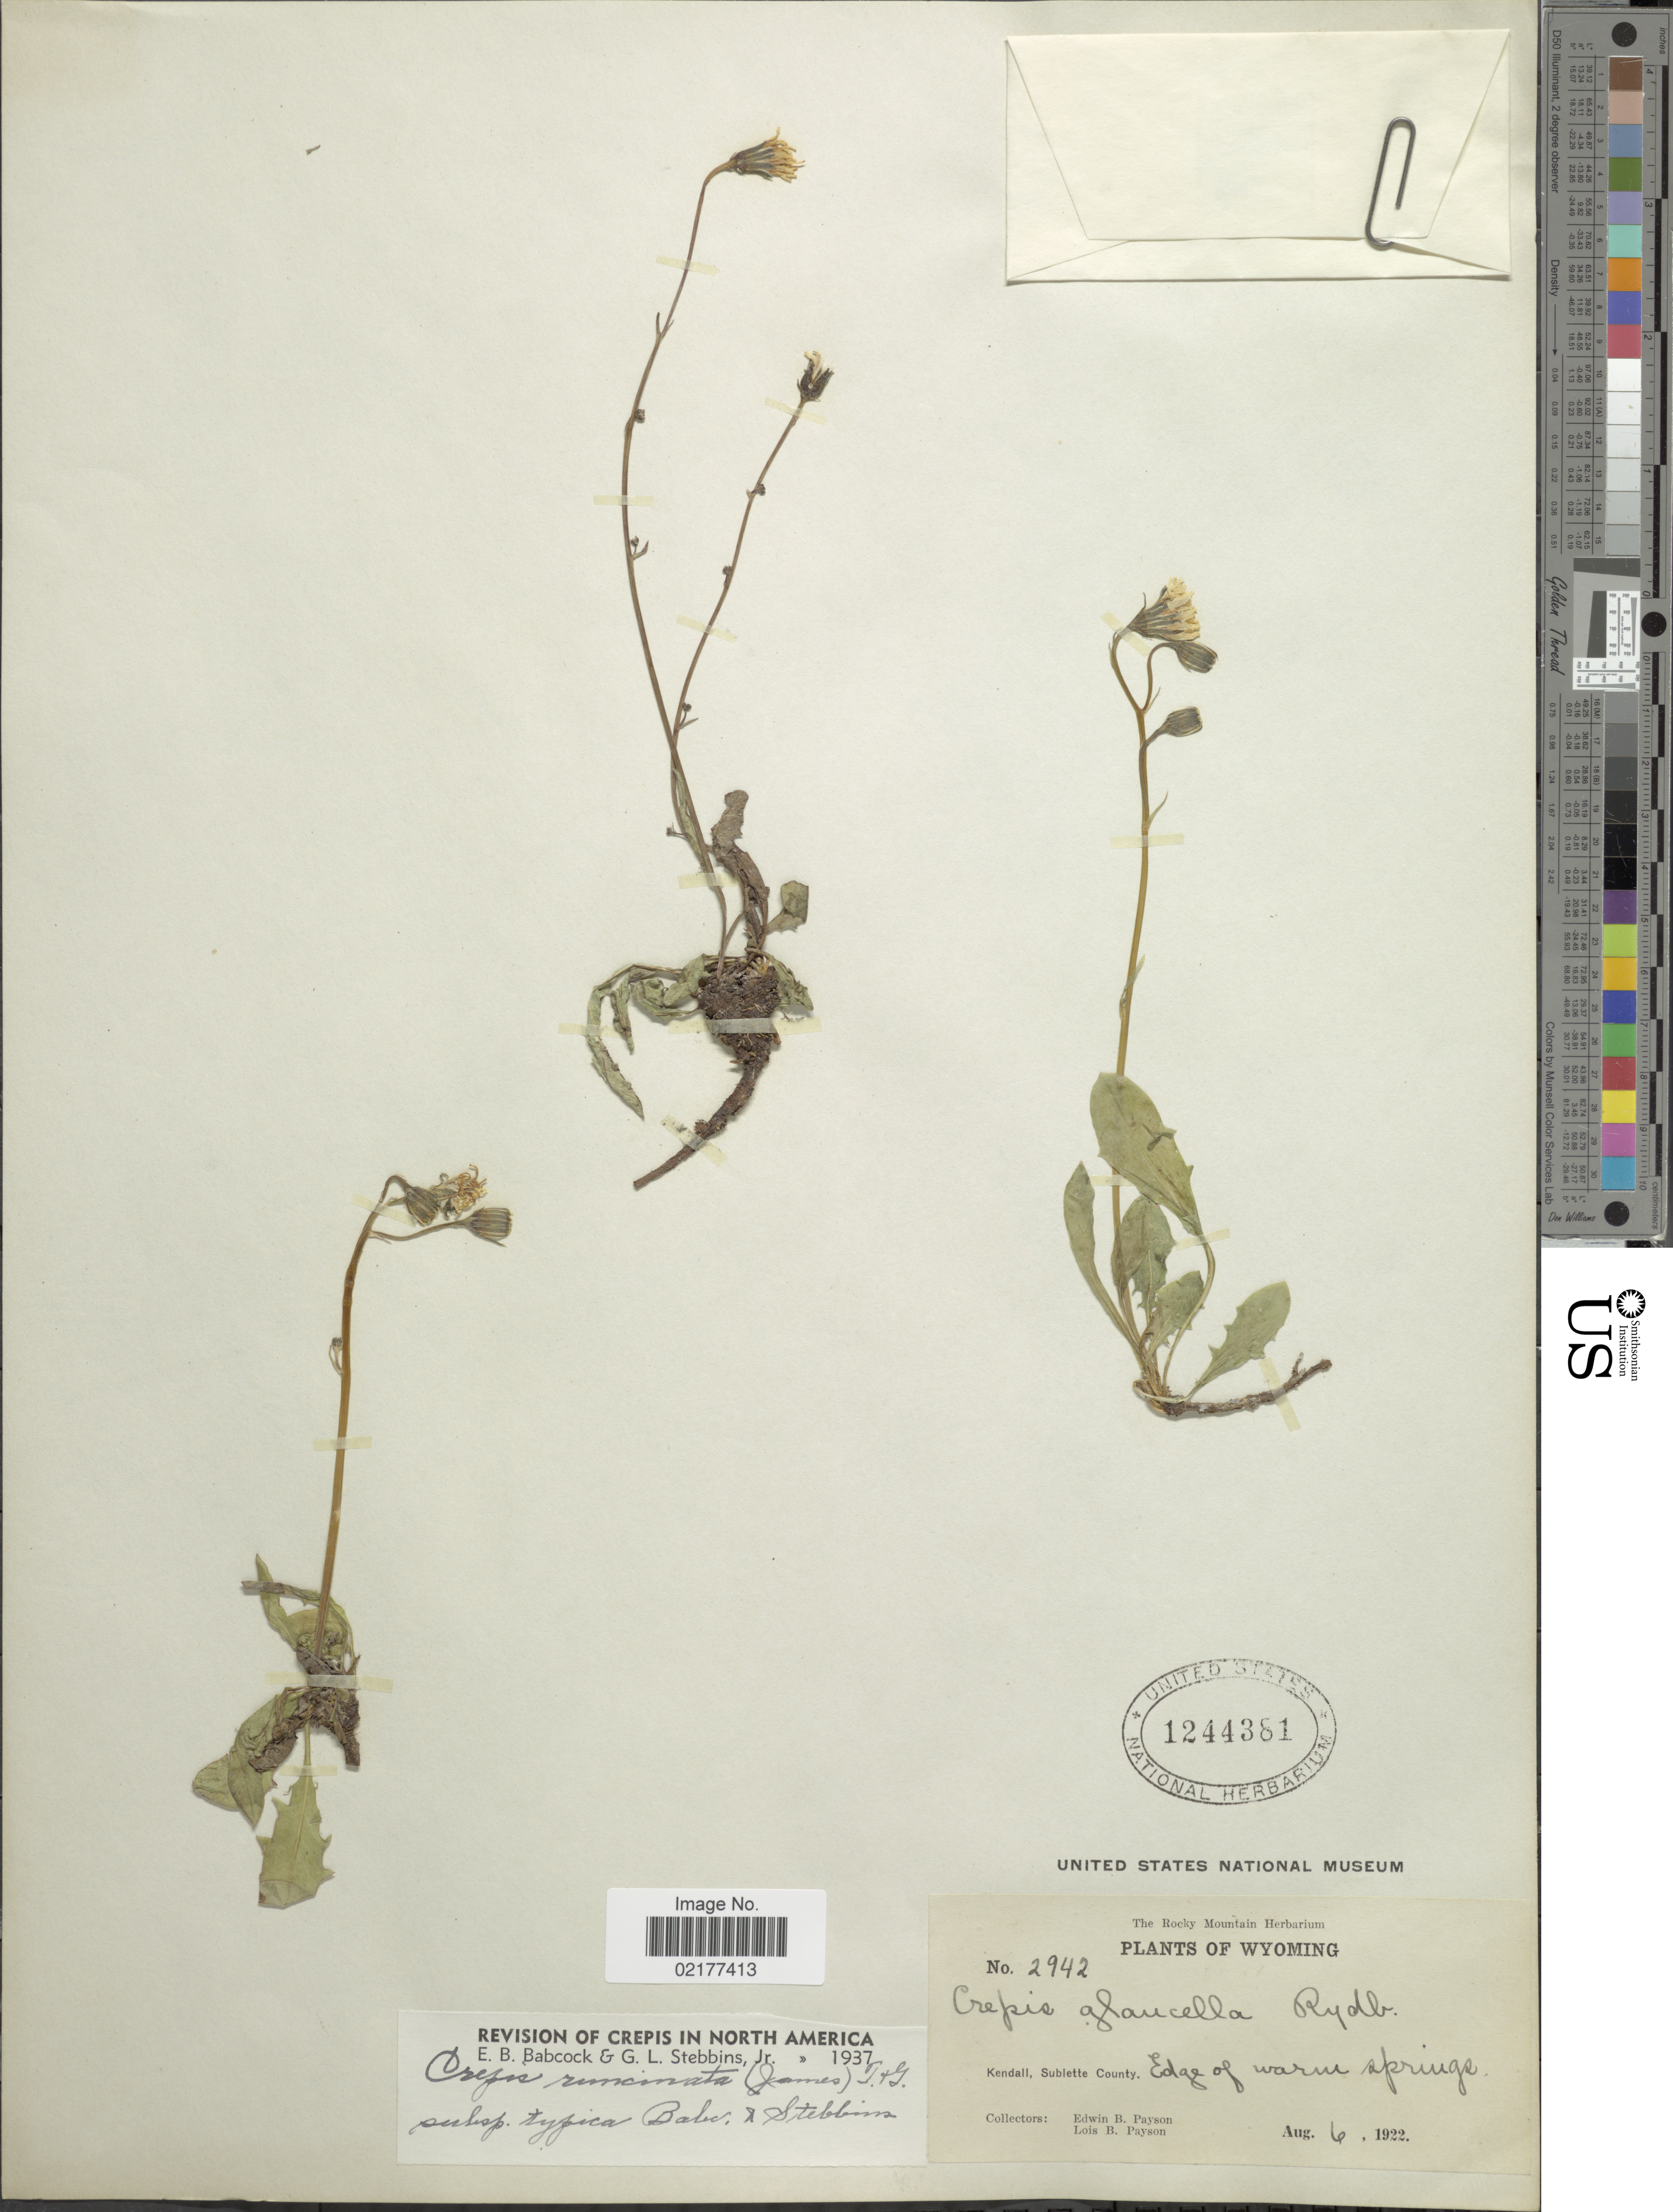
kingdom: Plantae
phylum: Tracheophyta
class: Magnoliopsida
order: Asterales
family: Asteraceae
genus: Crepis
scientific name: Crepis runcinata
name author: Torr. & A. Gray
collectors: E. B. Payson & L. Payson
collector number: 2942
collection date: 1922-08-06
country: United States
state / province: Wyoming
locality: Kendall, Sublette County. Edge of warm springs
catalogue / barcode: US 1244381